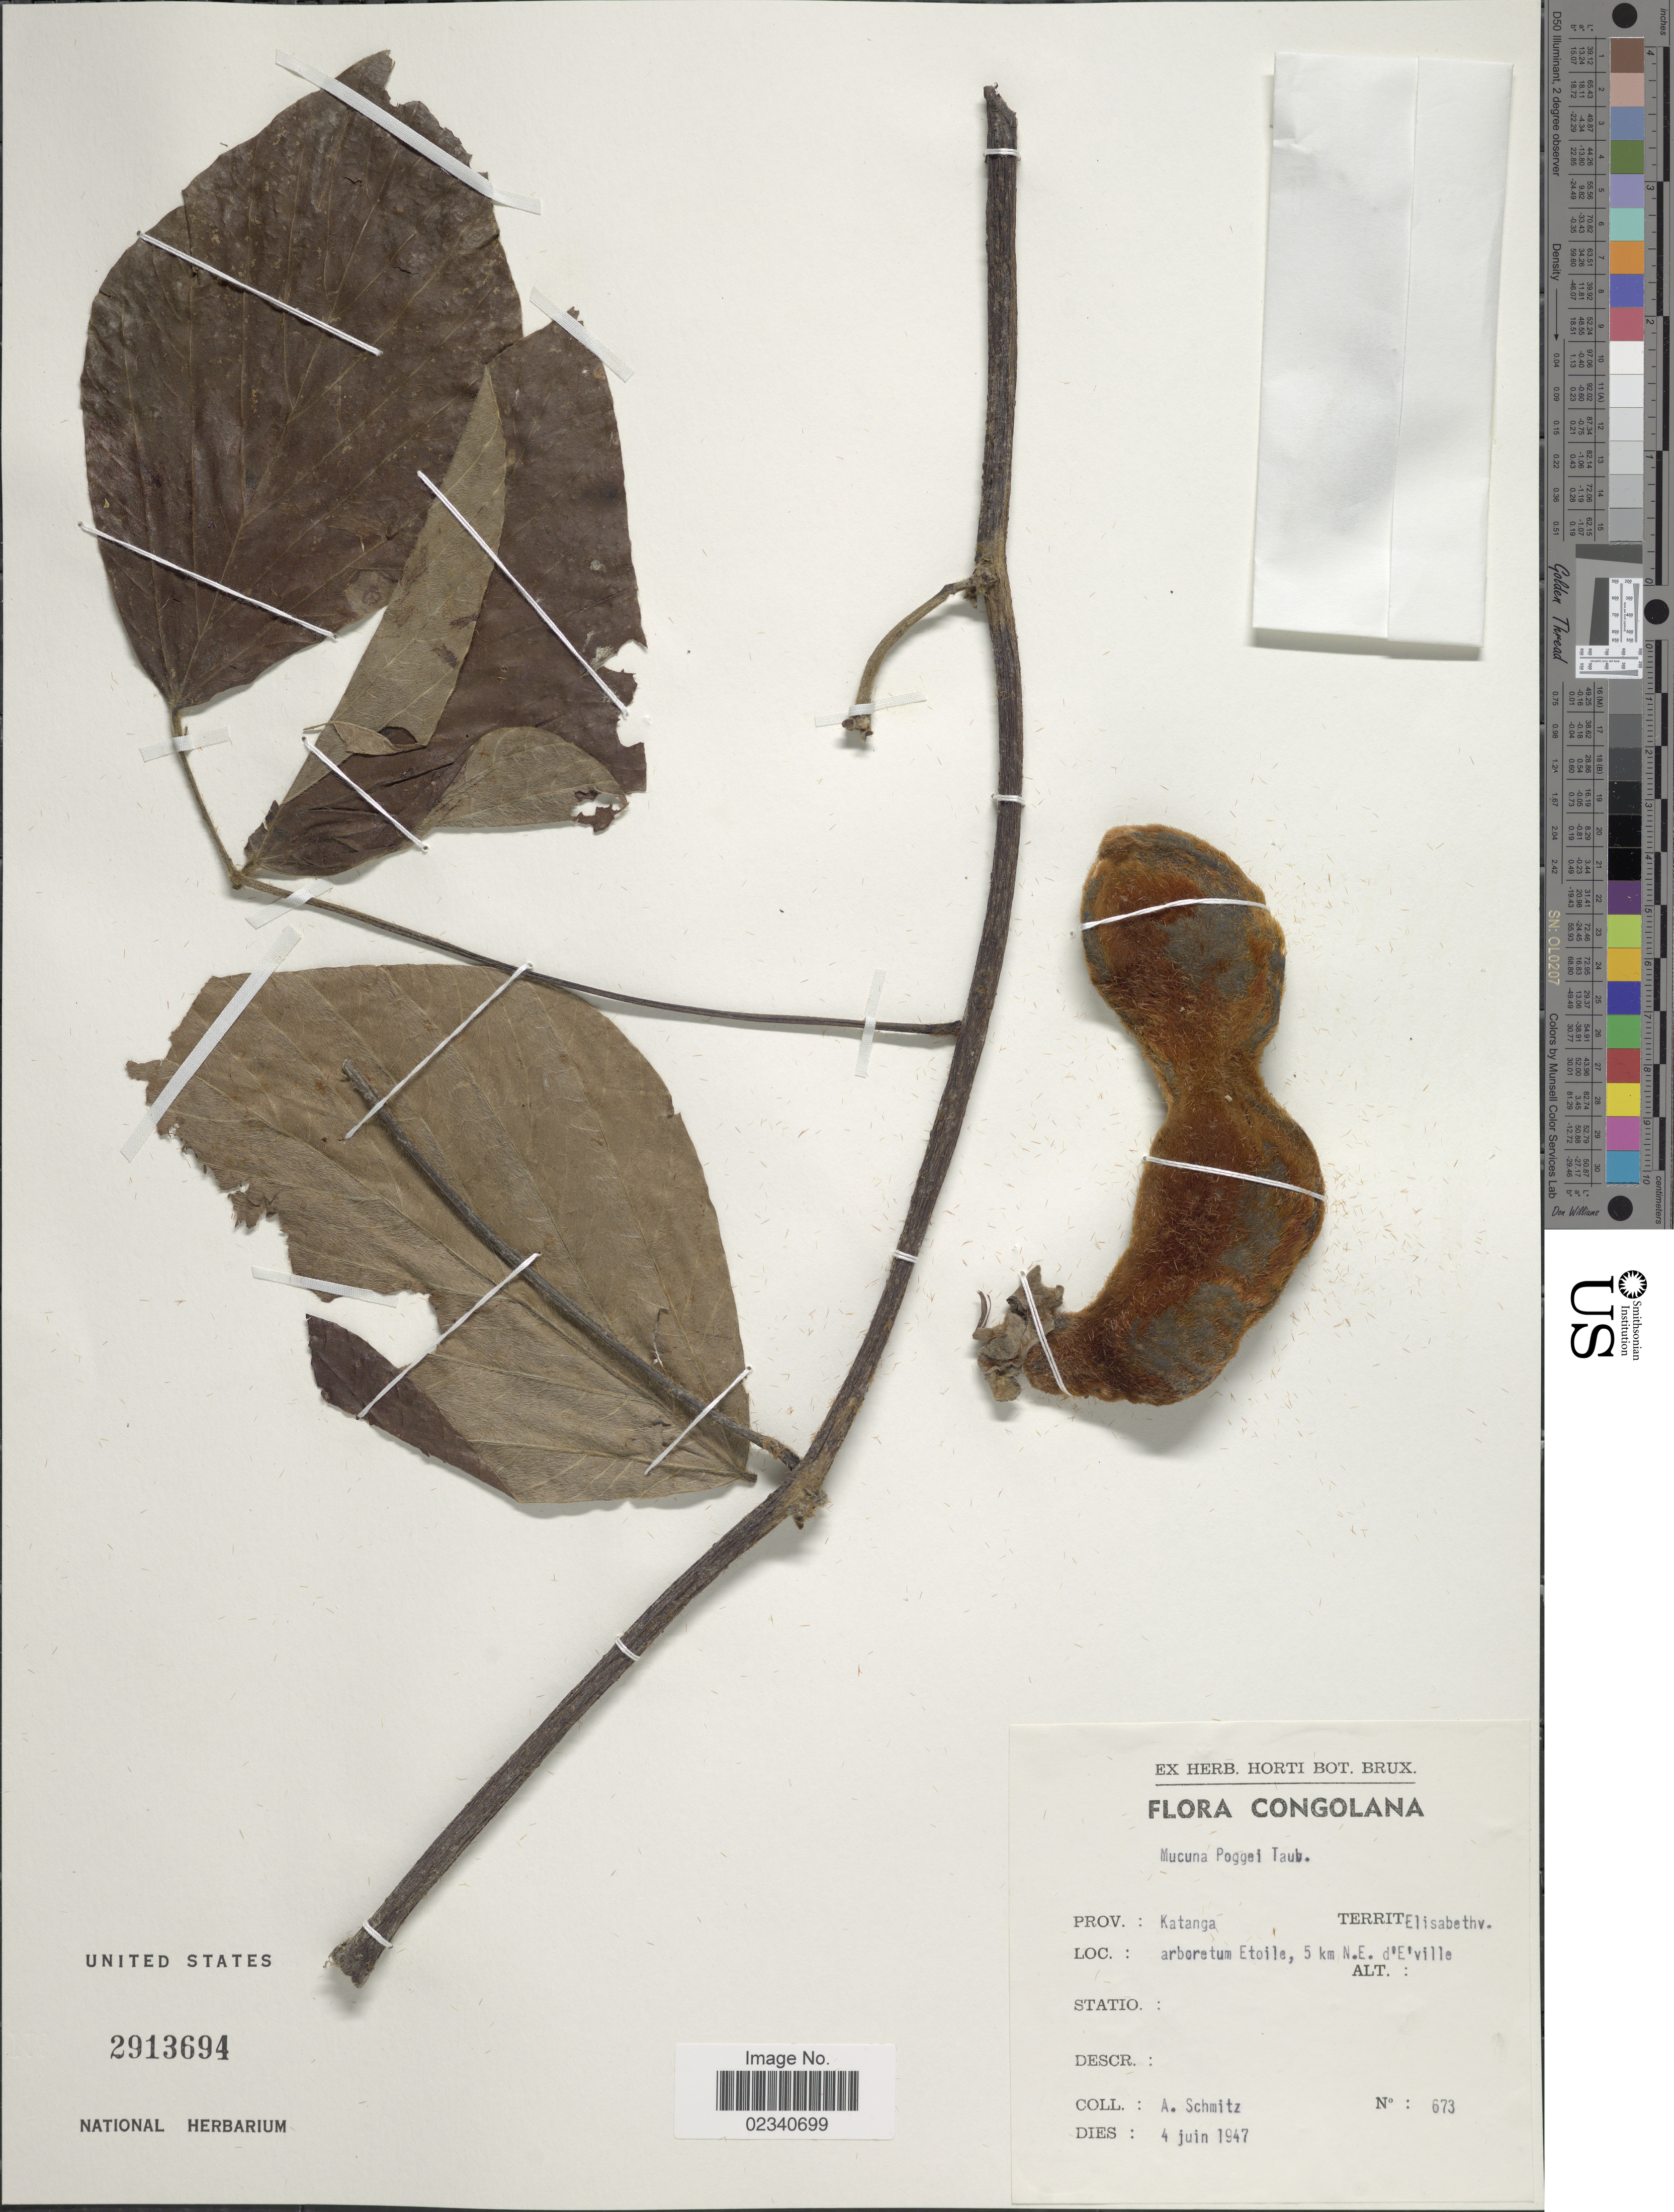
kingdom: Plantae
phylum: Tracheophyta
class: Magnoliopsida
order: Fabales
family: Fabaceae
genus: Mucuna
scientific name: Mucuna poggei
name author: Taub.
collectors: A. Schmitz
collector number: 673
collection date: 1947-06-04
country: Congo, Democratic Republic of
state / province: Haut-Katanga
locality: Prov. Katanga, Territ Elisabethv. arboretum Etoile, 5 km N.E.d'E'ville. Congolana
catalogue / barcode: US 2913694